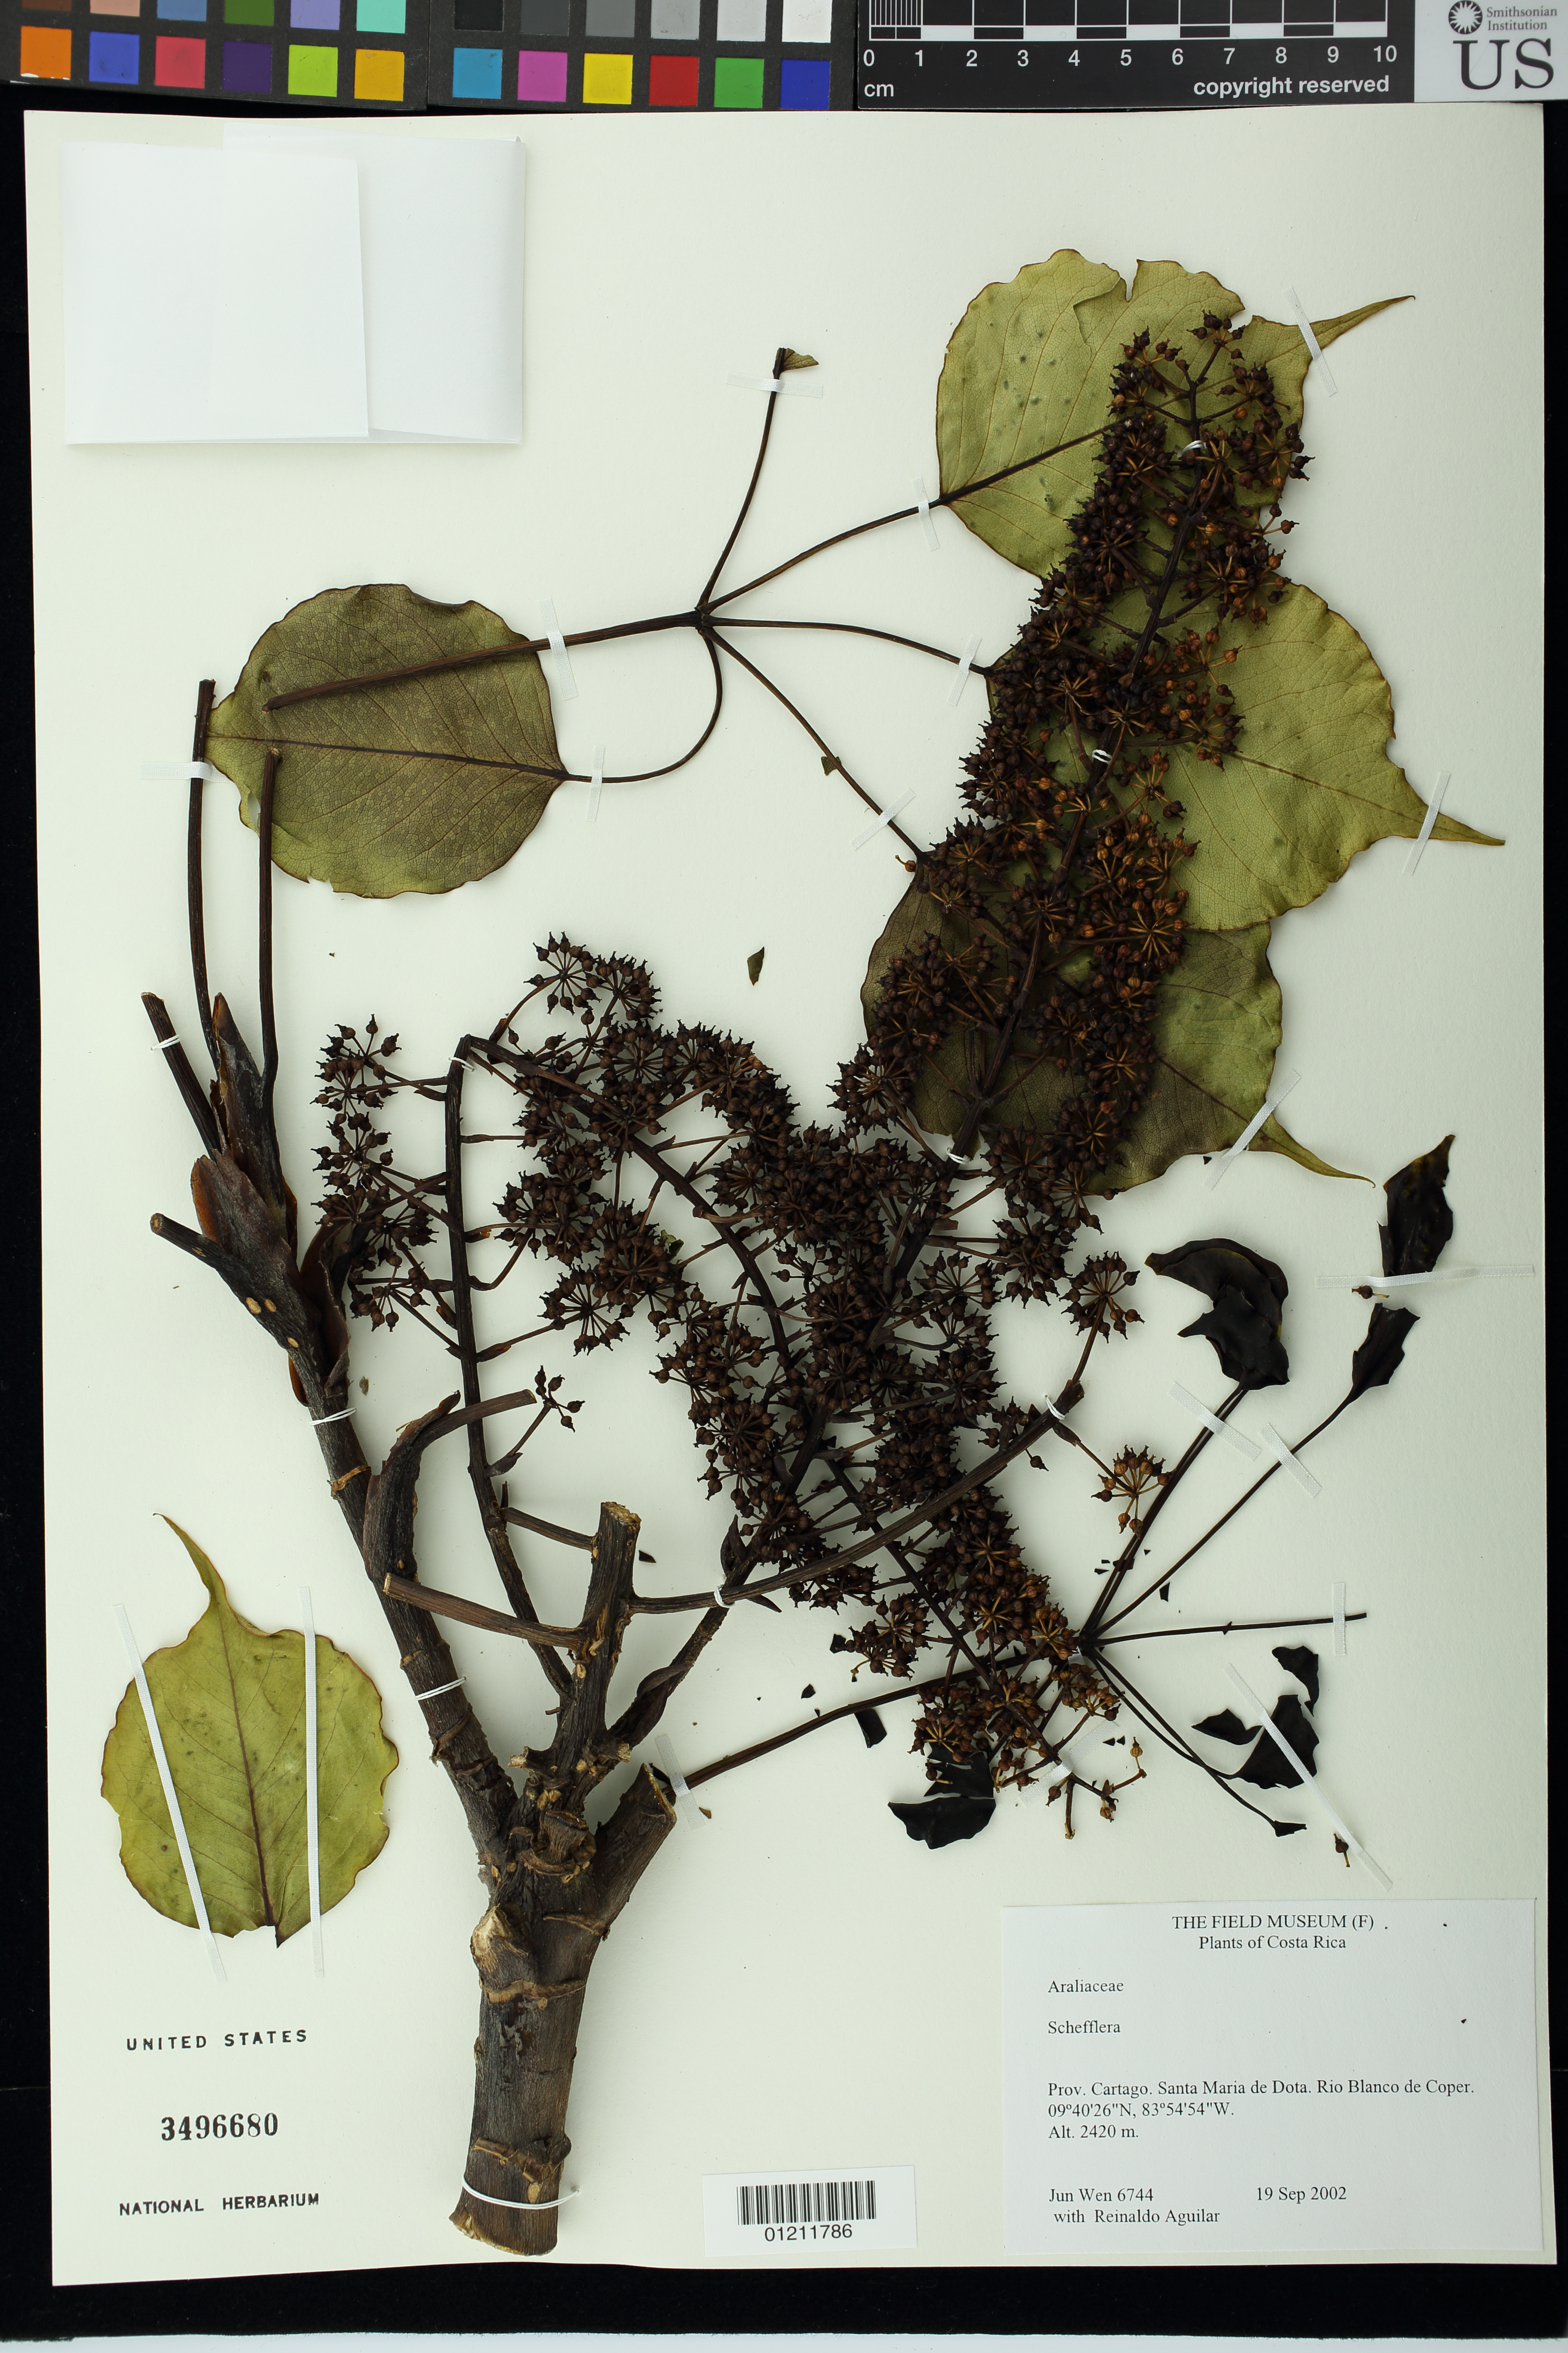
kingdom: Plantae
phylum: Tracheophyta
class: Magnoliopsida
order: Apiales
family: Araliaceae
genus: Schefflera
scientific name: Schefflera sp.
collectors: J. Wen & R. Aguilar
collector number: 6744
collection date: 2002-09-19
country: Costa Rica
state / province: Cartago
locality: Santa Maria de Dota. Rio Blanco de Coper.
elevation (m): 2420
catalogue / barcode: US 3496680